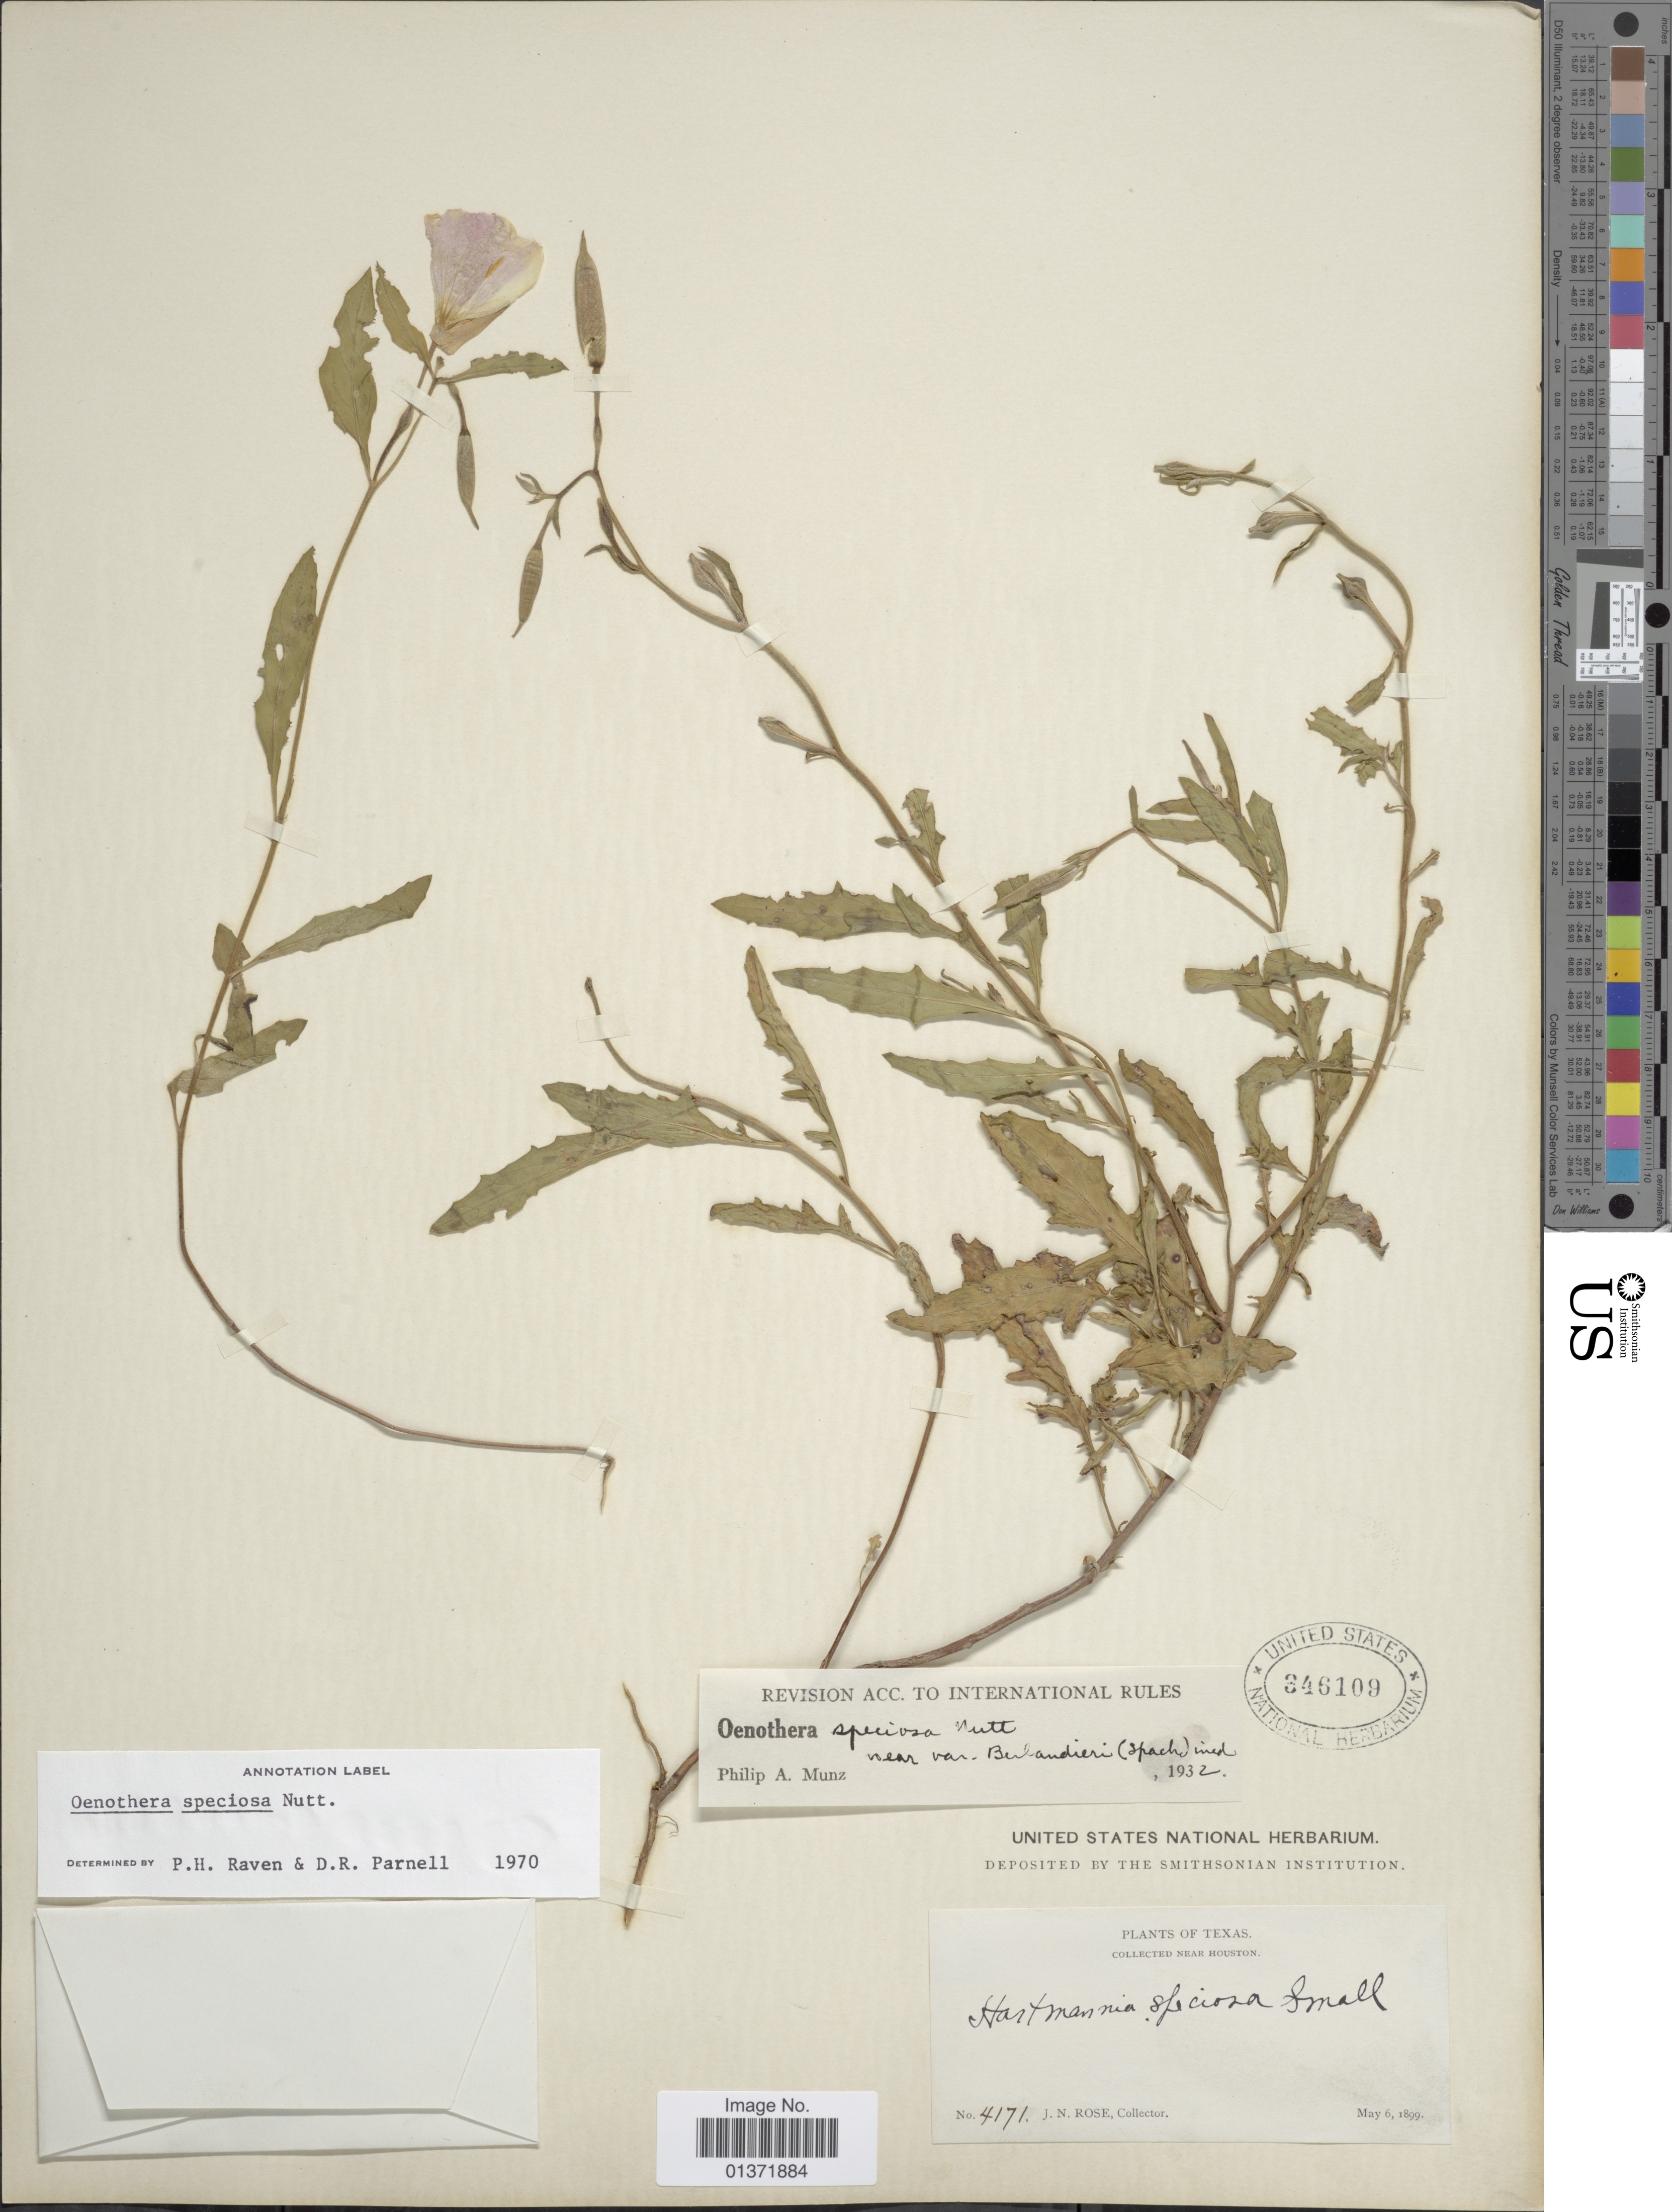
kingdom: Plantae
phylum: Tracheophyta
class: Magnoliopsida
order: Myrtales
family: Onagraceae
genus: Oenothera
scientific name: Oenothera speciosa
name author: Nutt.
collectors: J. N. Rose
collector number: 4171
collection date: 1899-05-06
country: United States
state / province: Texas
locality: Near Houston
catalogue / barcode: US 346109